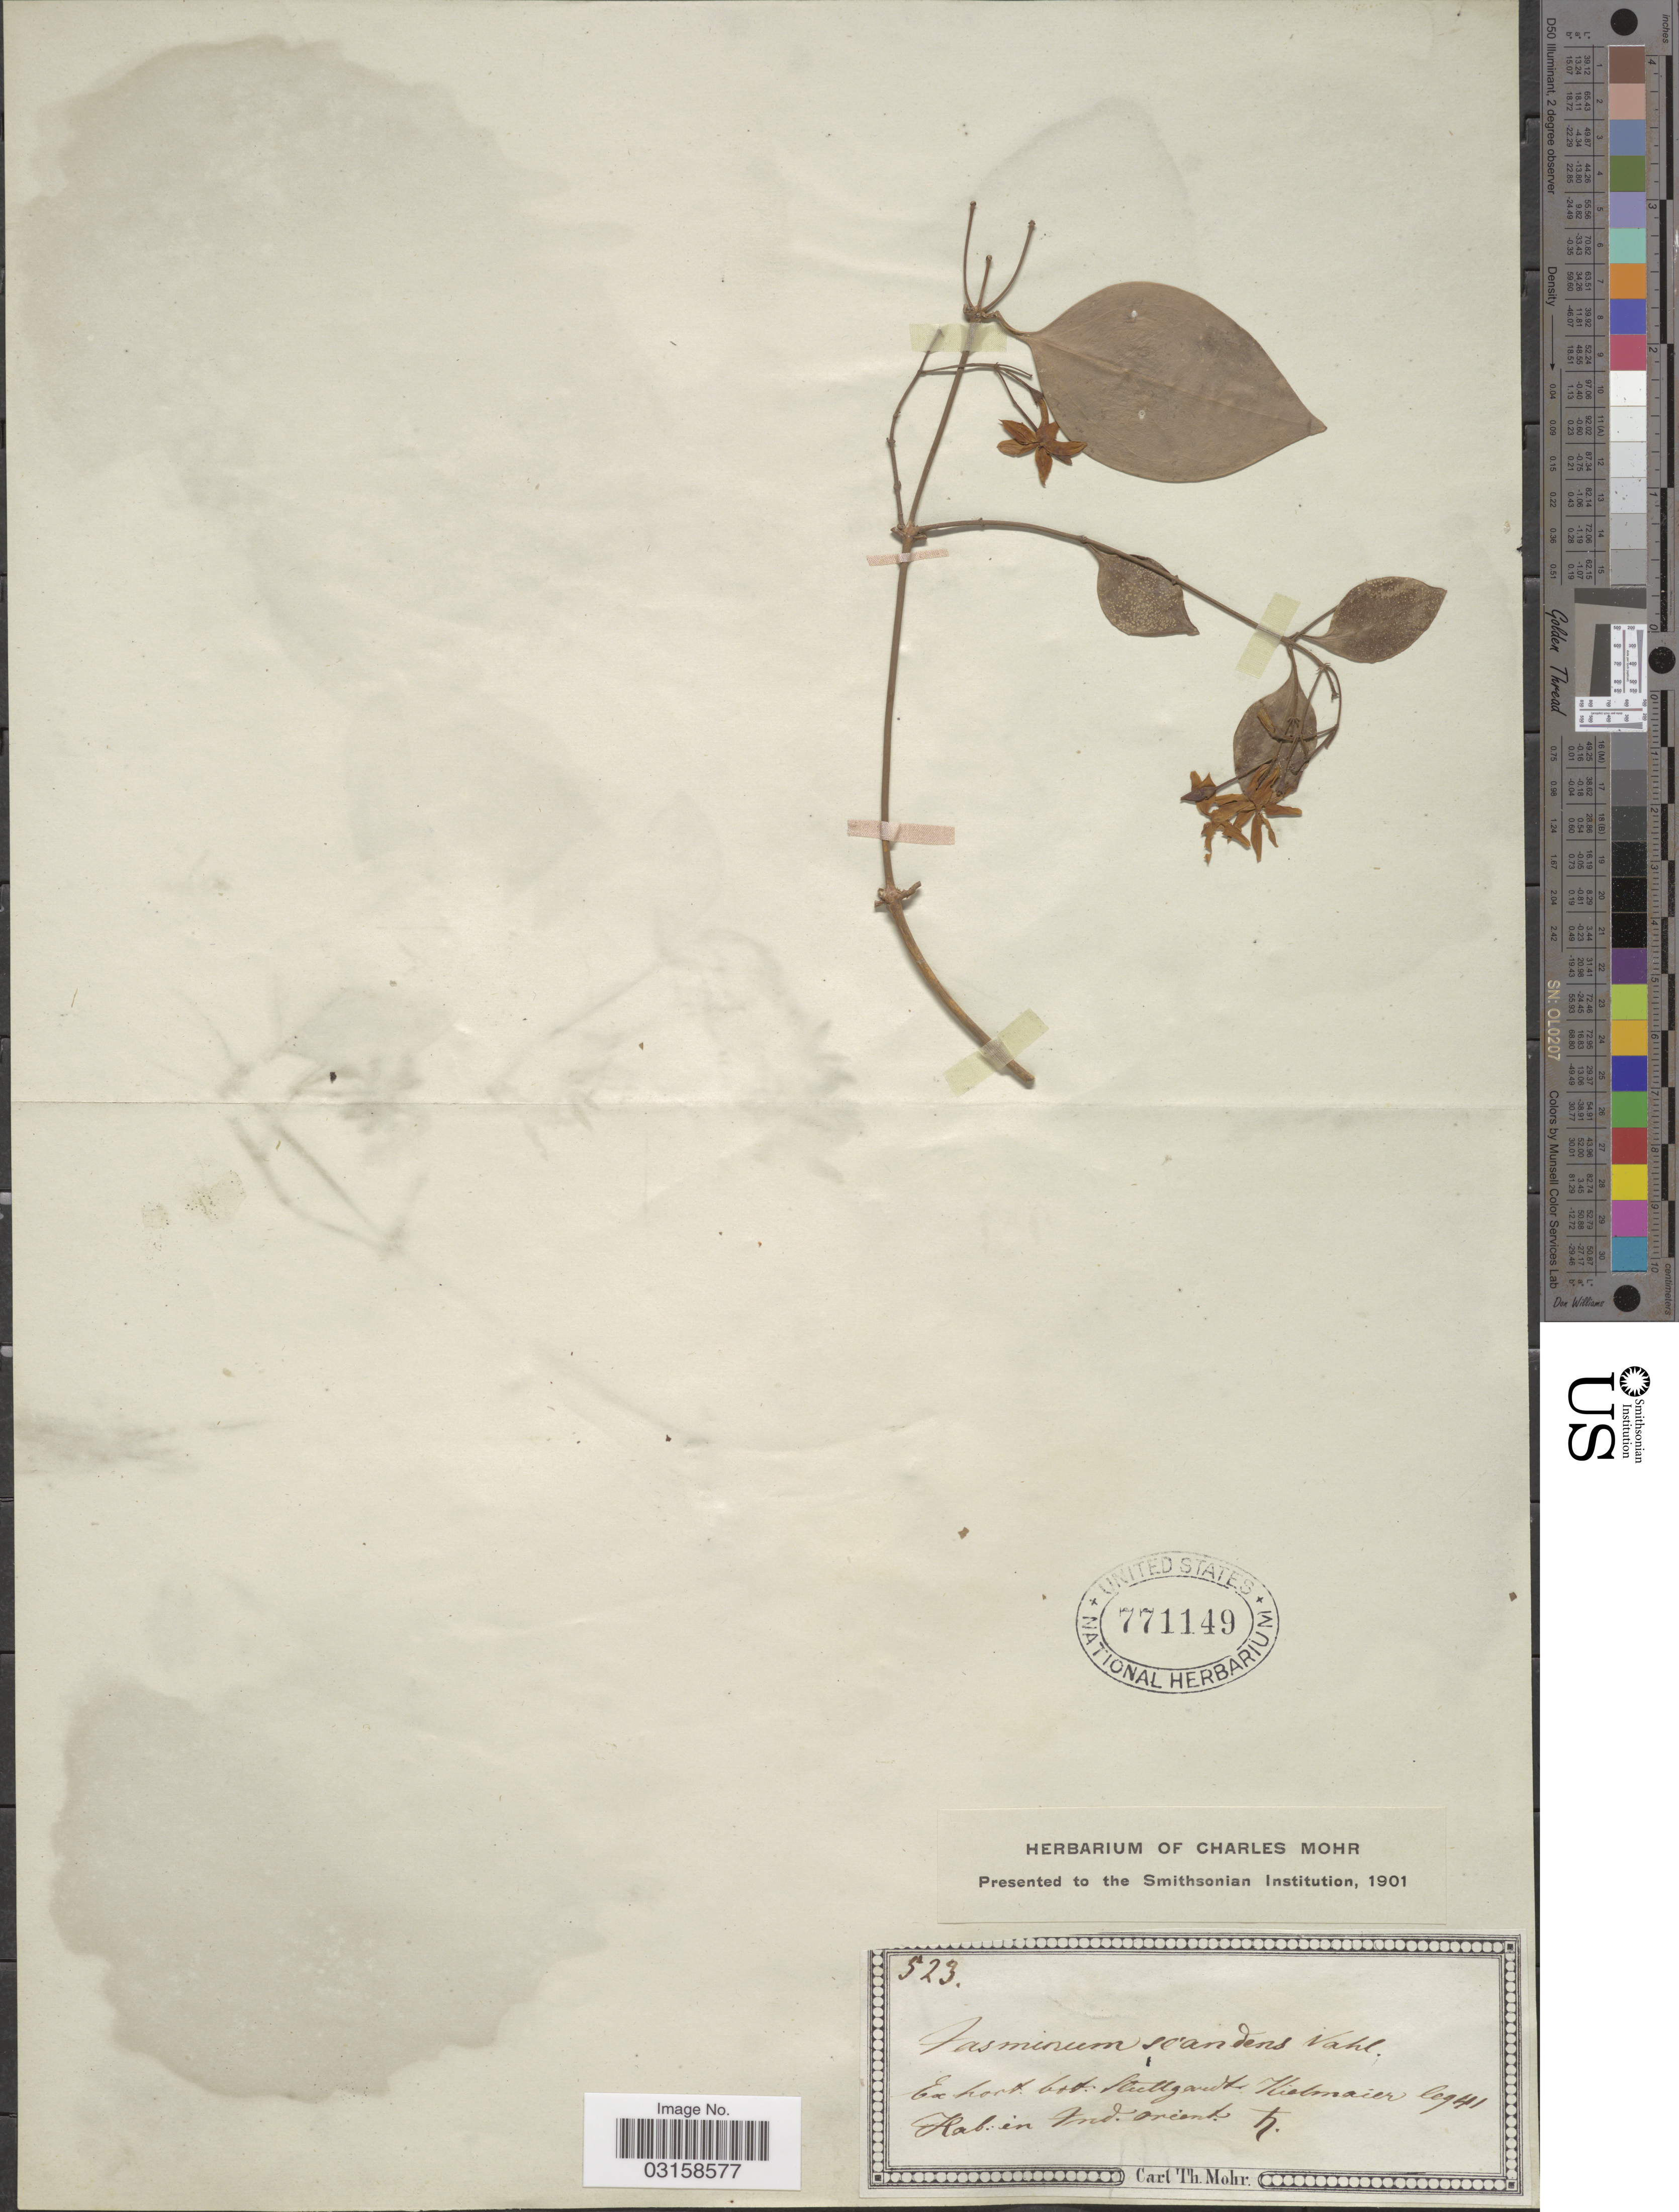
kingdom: Plantae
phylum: Tracheophyta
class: Magnoliopsida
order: Lamiales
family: Oleaceae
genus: Jasminum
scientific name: Jasminum scandens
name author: Vahl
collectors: Kielmaier, --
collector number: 523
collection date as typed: Transcribed d/m/y: //41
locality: Ind. orient.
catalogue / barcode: US 771149